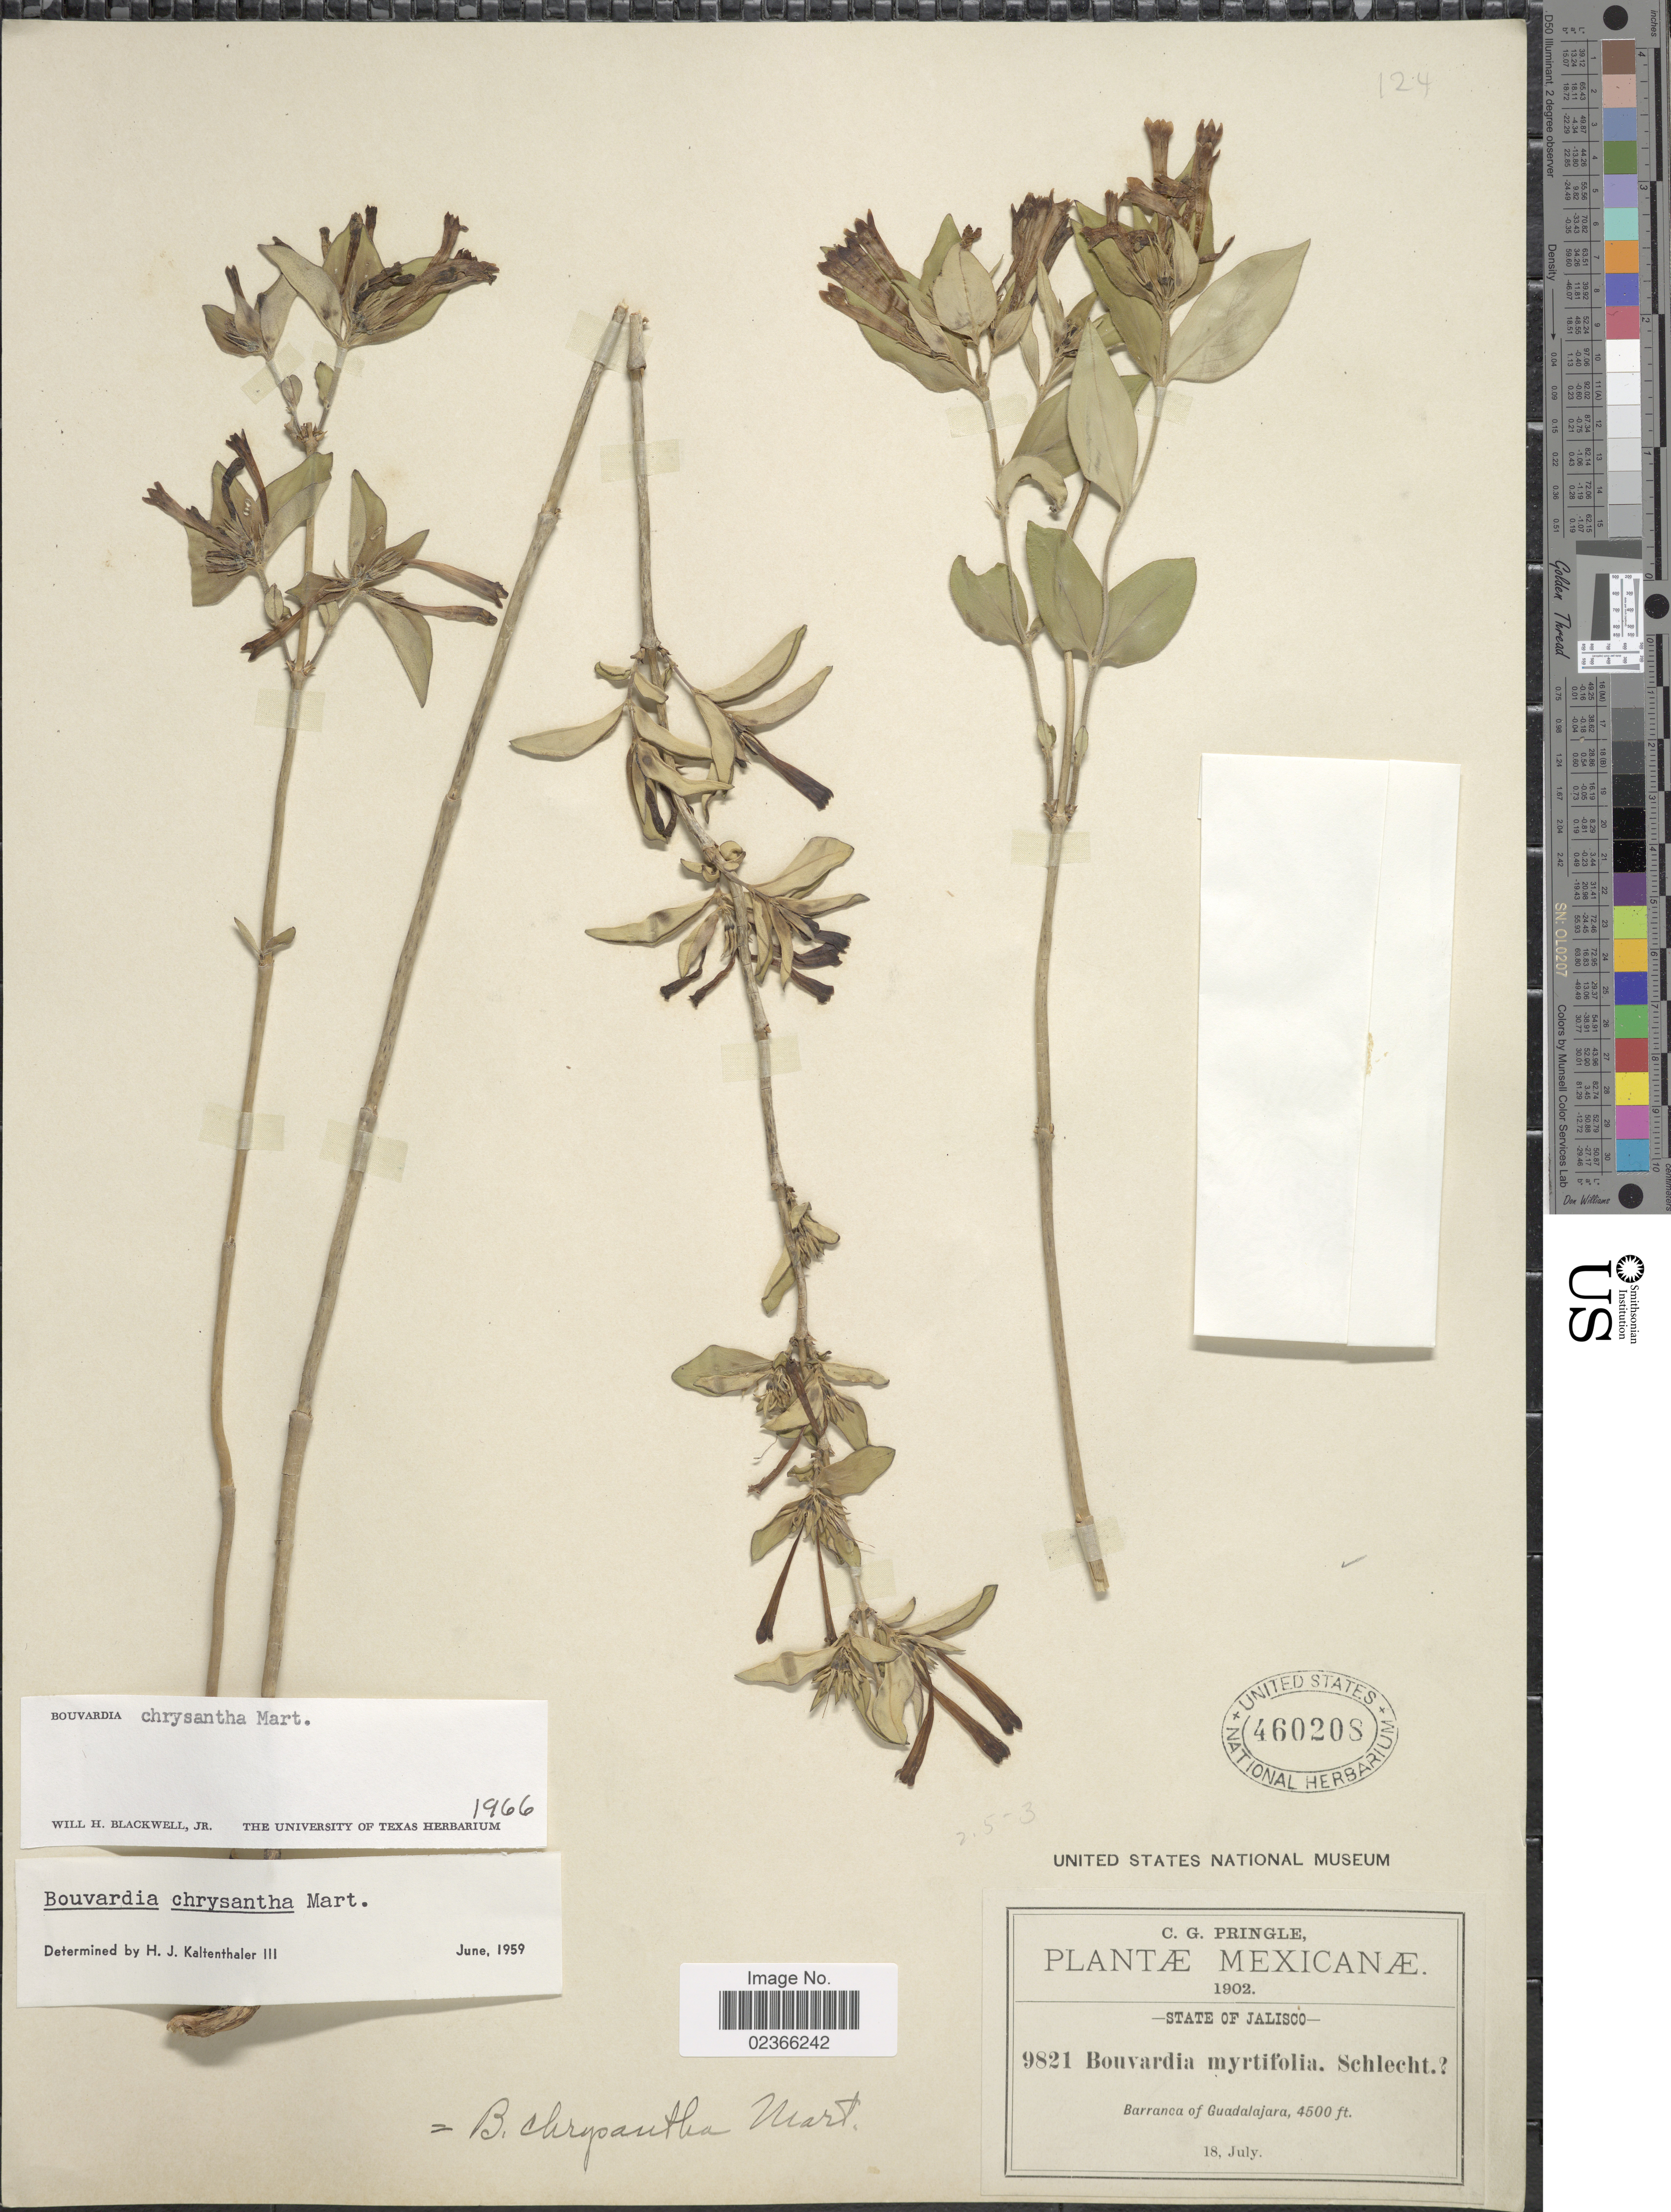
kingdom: Plantae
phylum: Tracheophyta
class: Magnoliopsida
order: Gentianales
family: Rubiaceae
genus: Bouvardia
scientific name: Bouvardia chrysantha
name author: Mart.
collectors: C. G. Pringle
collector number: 9821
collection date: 1902-07-18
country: Mexico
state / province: Jalisco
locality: State of Jalisco, Barranca of Guadalajara.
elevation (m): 1372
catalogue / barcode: US 460208